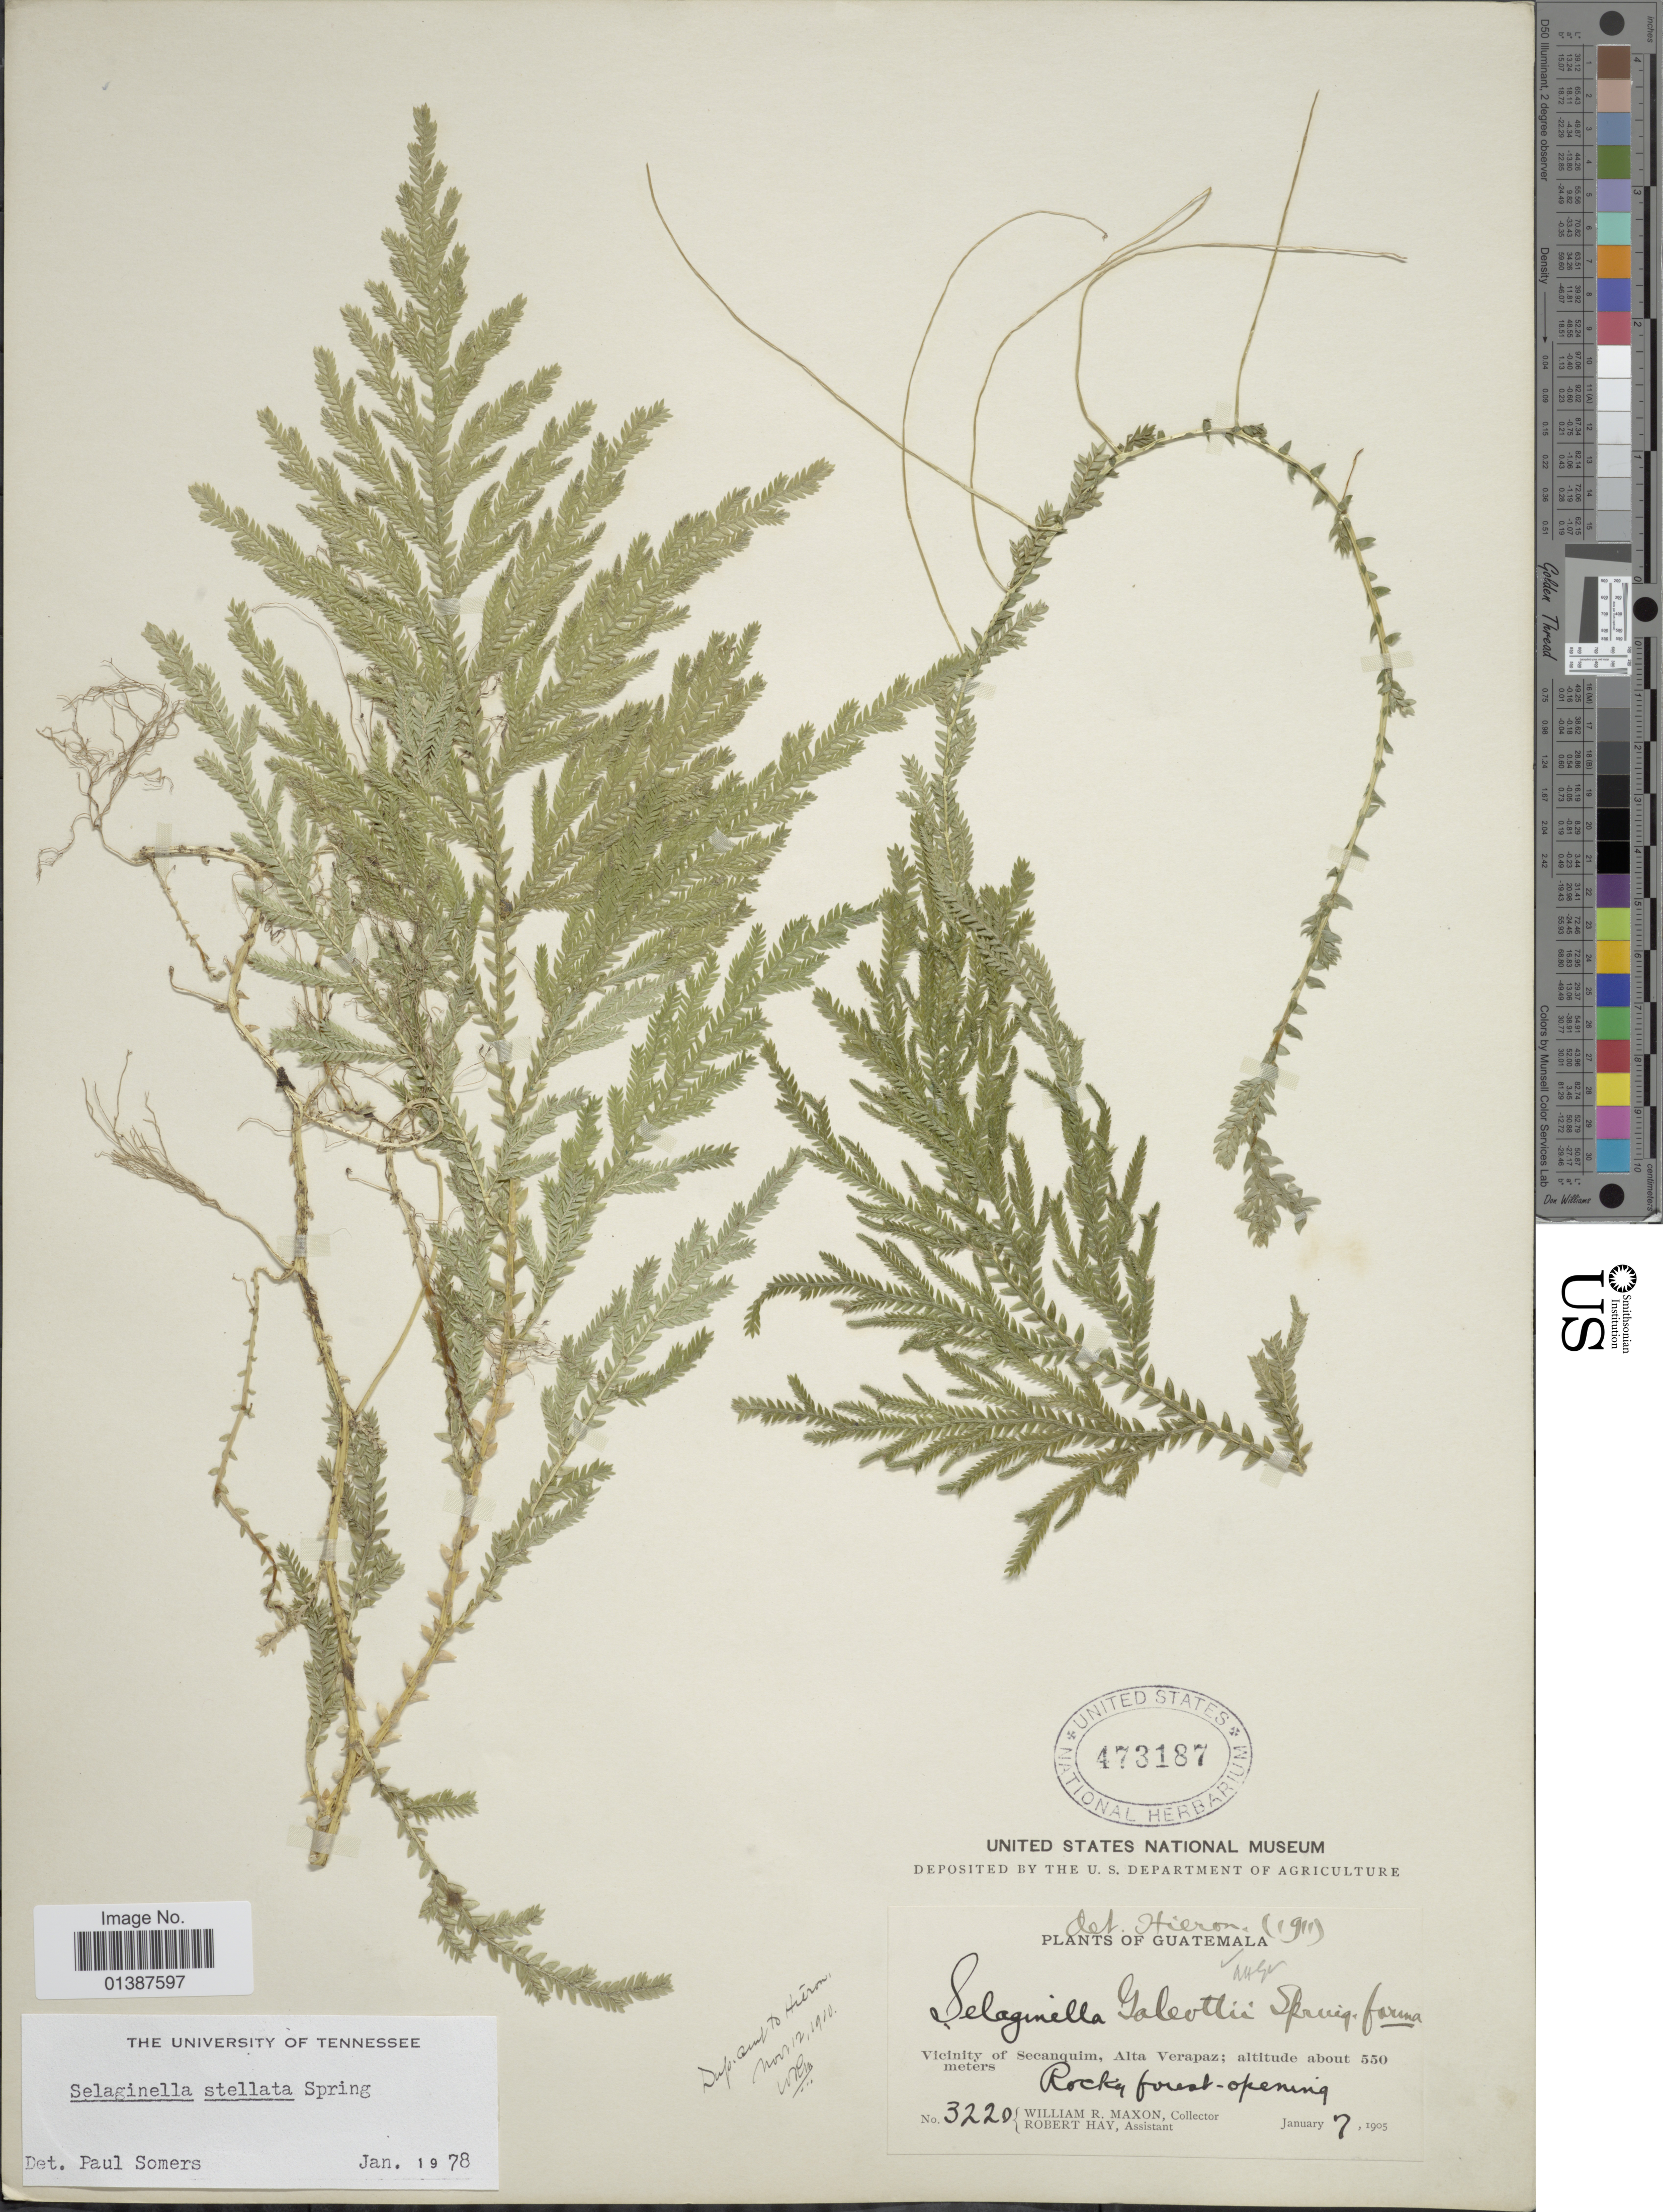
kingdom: Plantae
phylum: Tracheophyta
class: Lycopodiopsida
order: Selaginellales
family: Selaginellaceae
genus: Selaginella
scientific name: Selaginella galeottii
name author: Spring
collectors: W. R. Maxon & R. Hay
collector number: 3220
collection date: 1905-01-07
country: Guatemala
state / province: Alta Verapaz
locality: Vicinity of Scanquim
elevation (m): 550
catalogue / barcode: US 473187